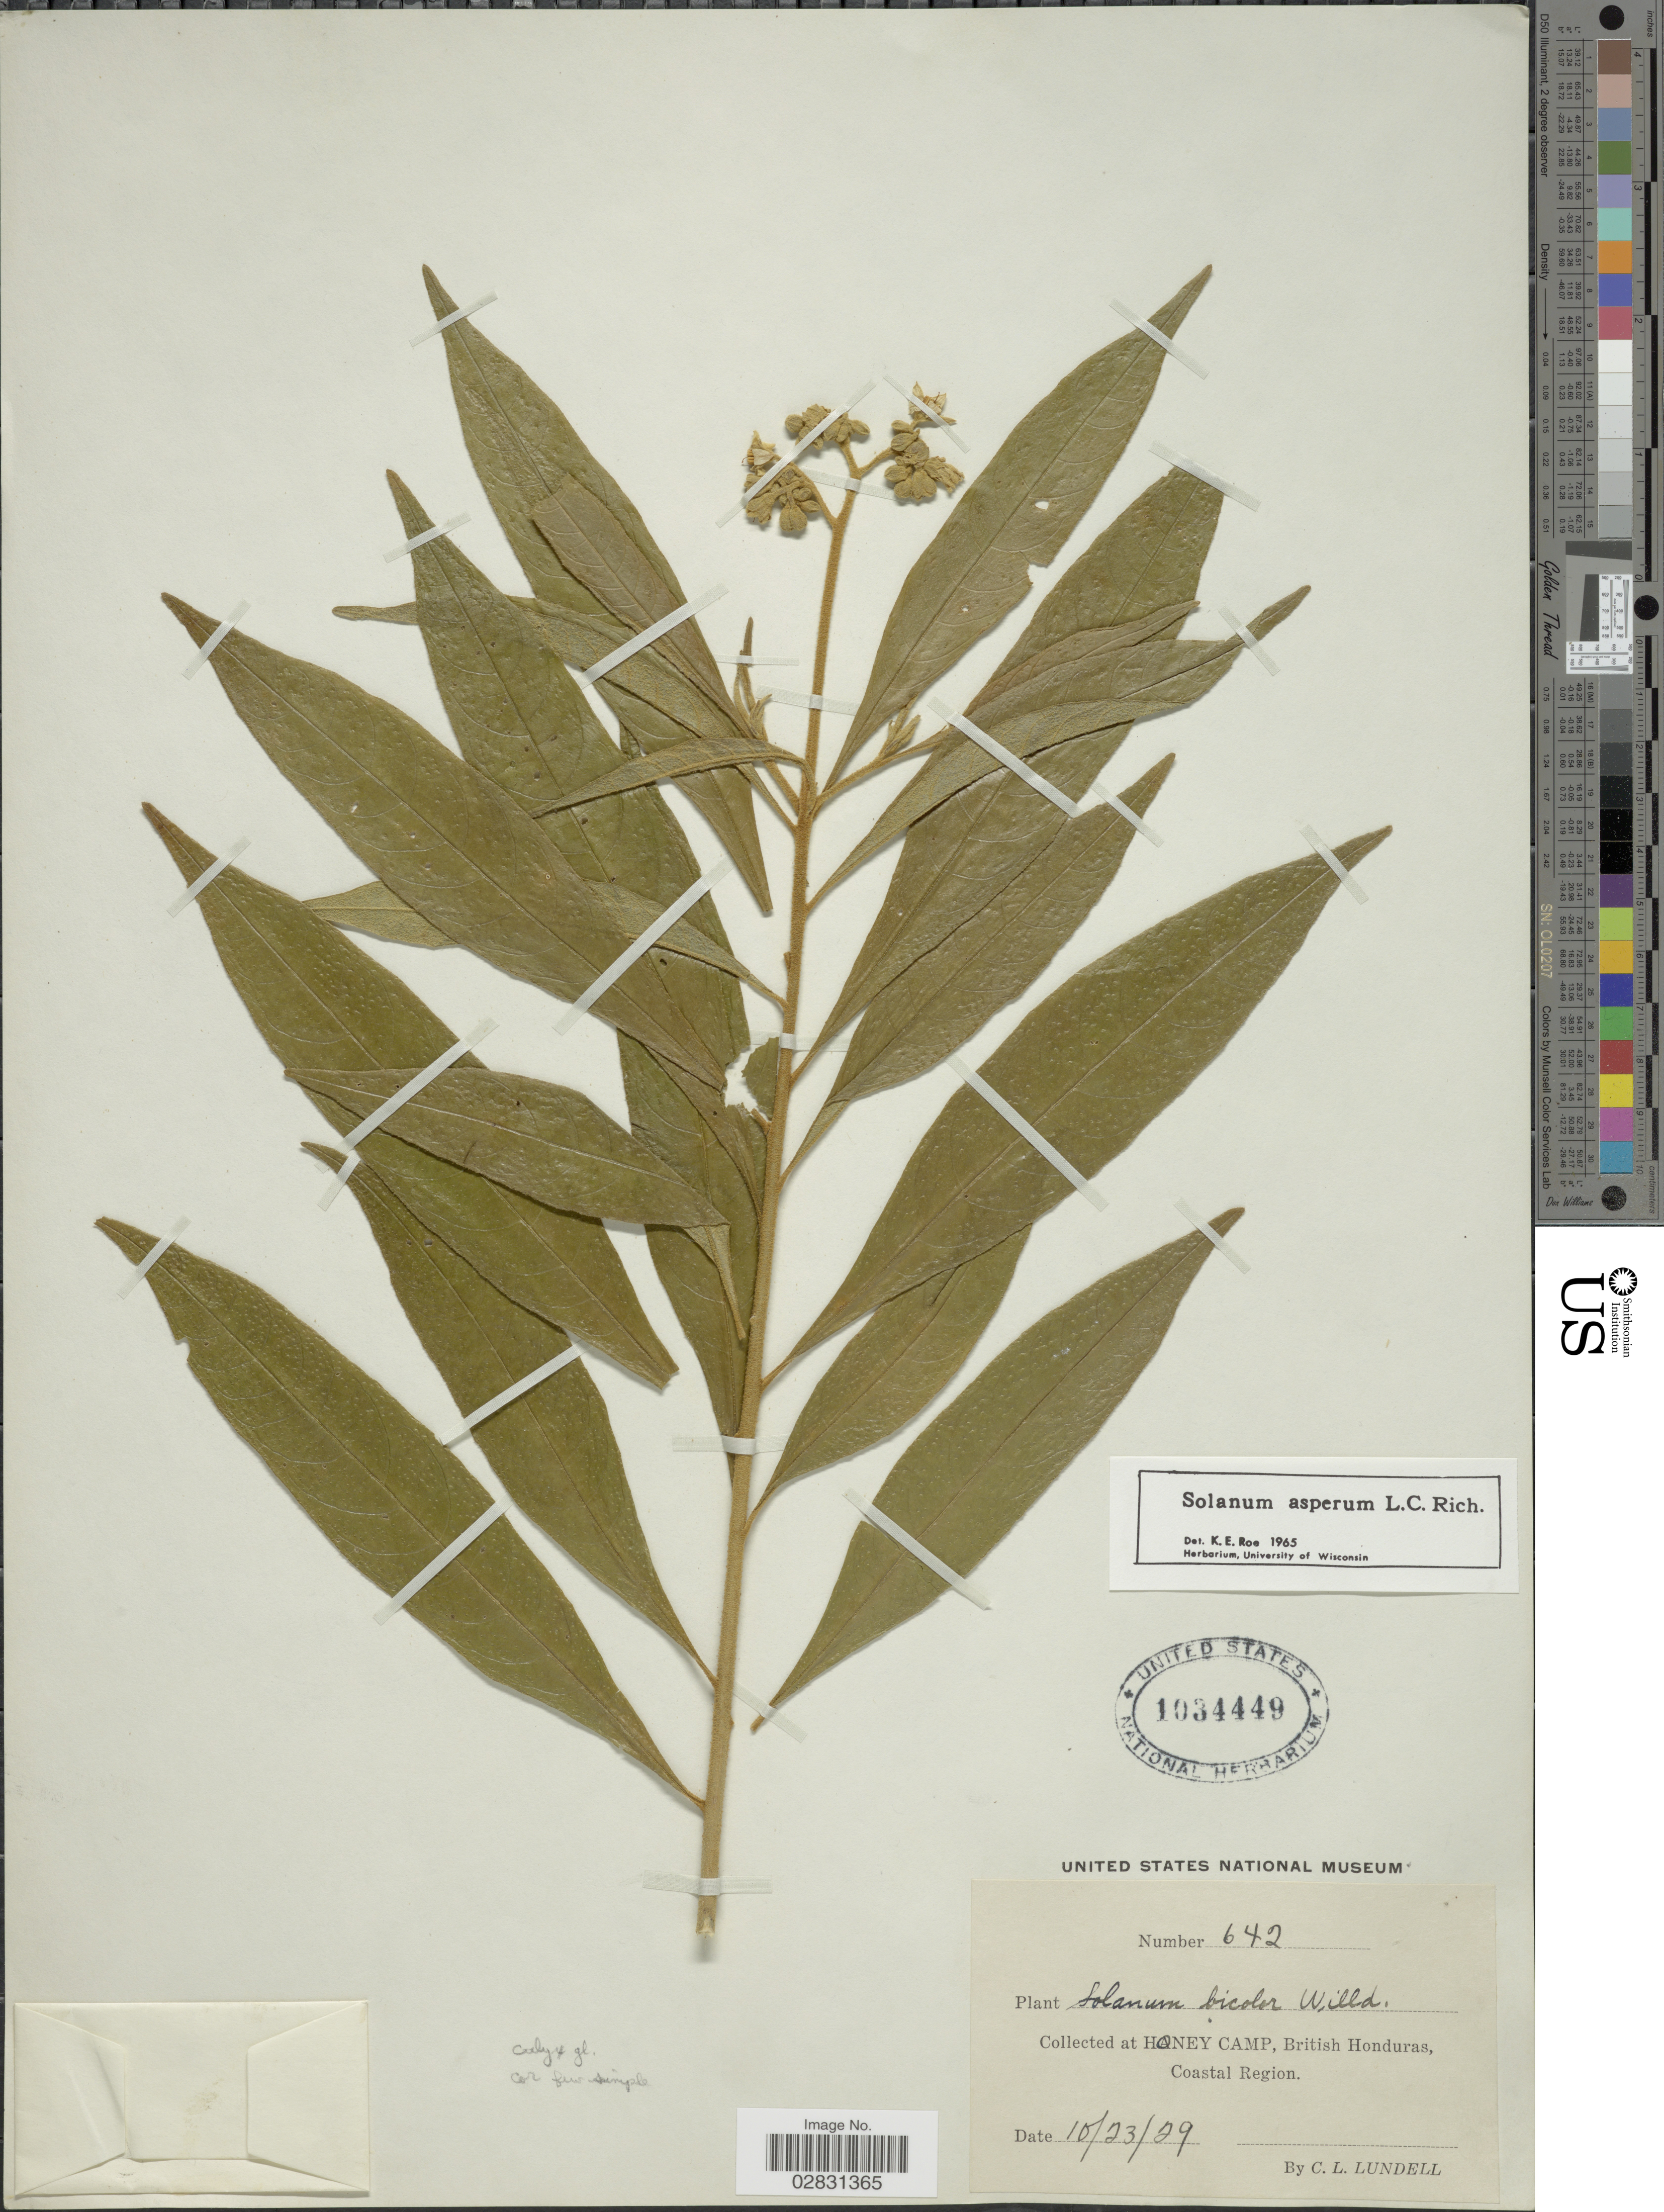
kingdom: Plantae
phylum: Tracheophyta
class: Magnoliopsida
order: Solanales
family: Solanaceae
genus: Solanum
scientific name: Solanum asperum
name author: Rich.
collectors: C. L. Lundell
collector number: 642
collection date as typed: Transcribed d/m/y: 23/10/29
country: Belize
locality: Honey Camp, British Honduras, Coastal Region.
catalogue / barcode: US 1034449